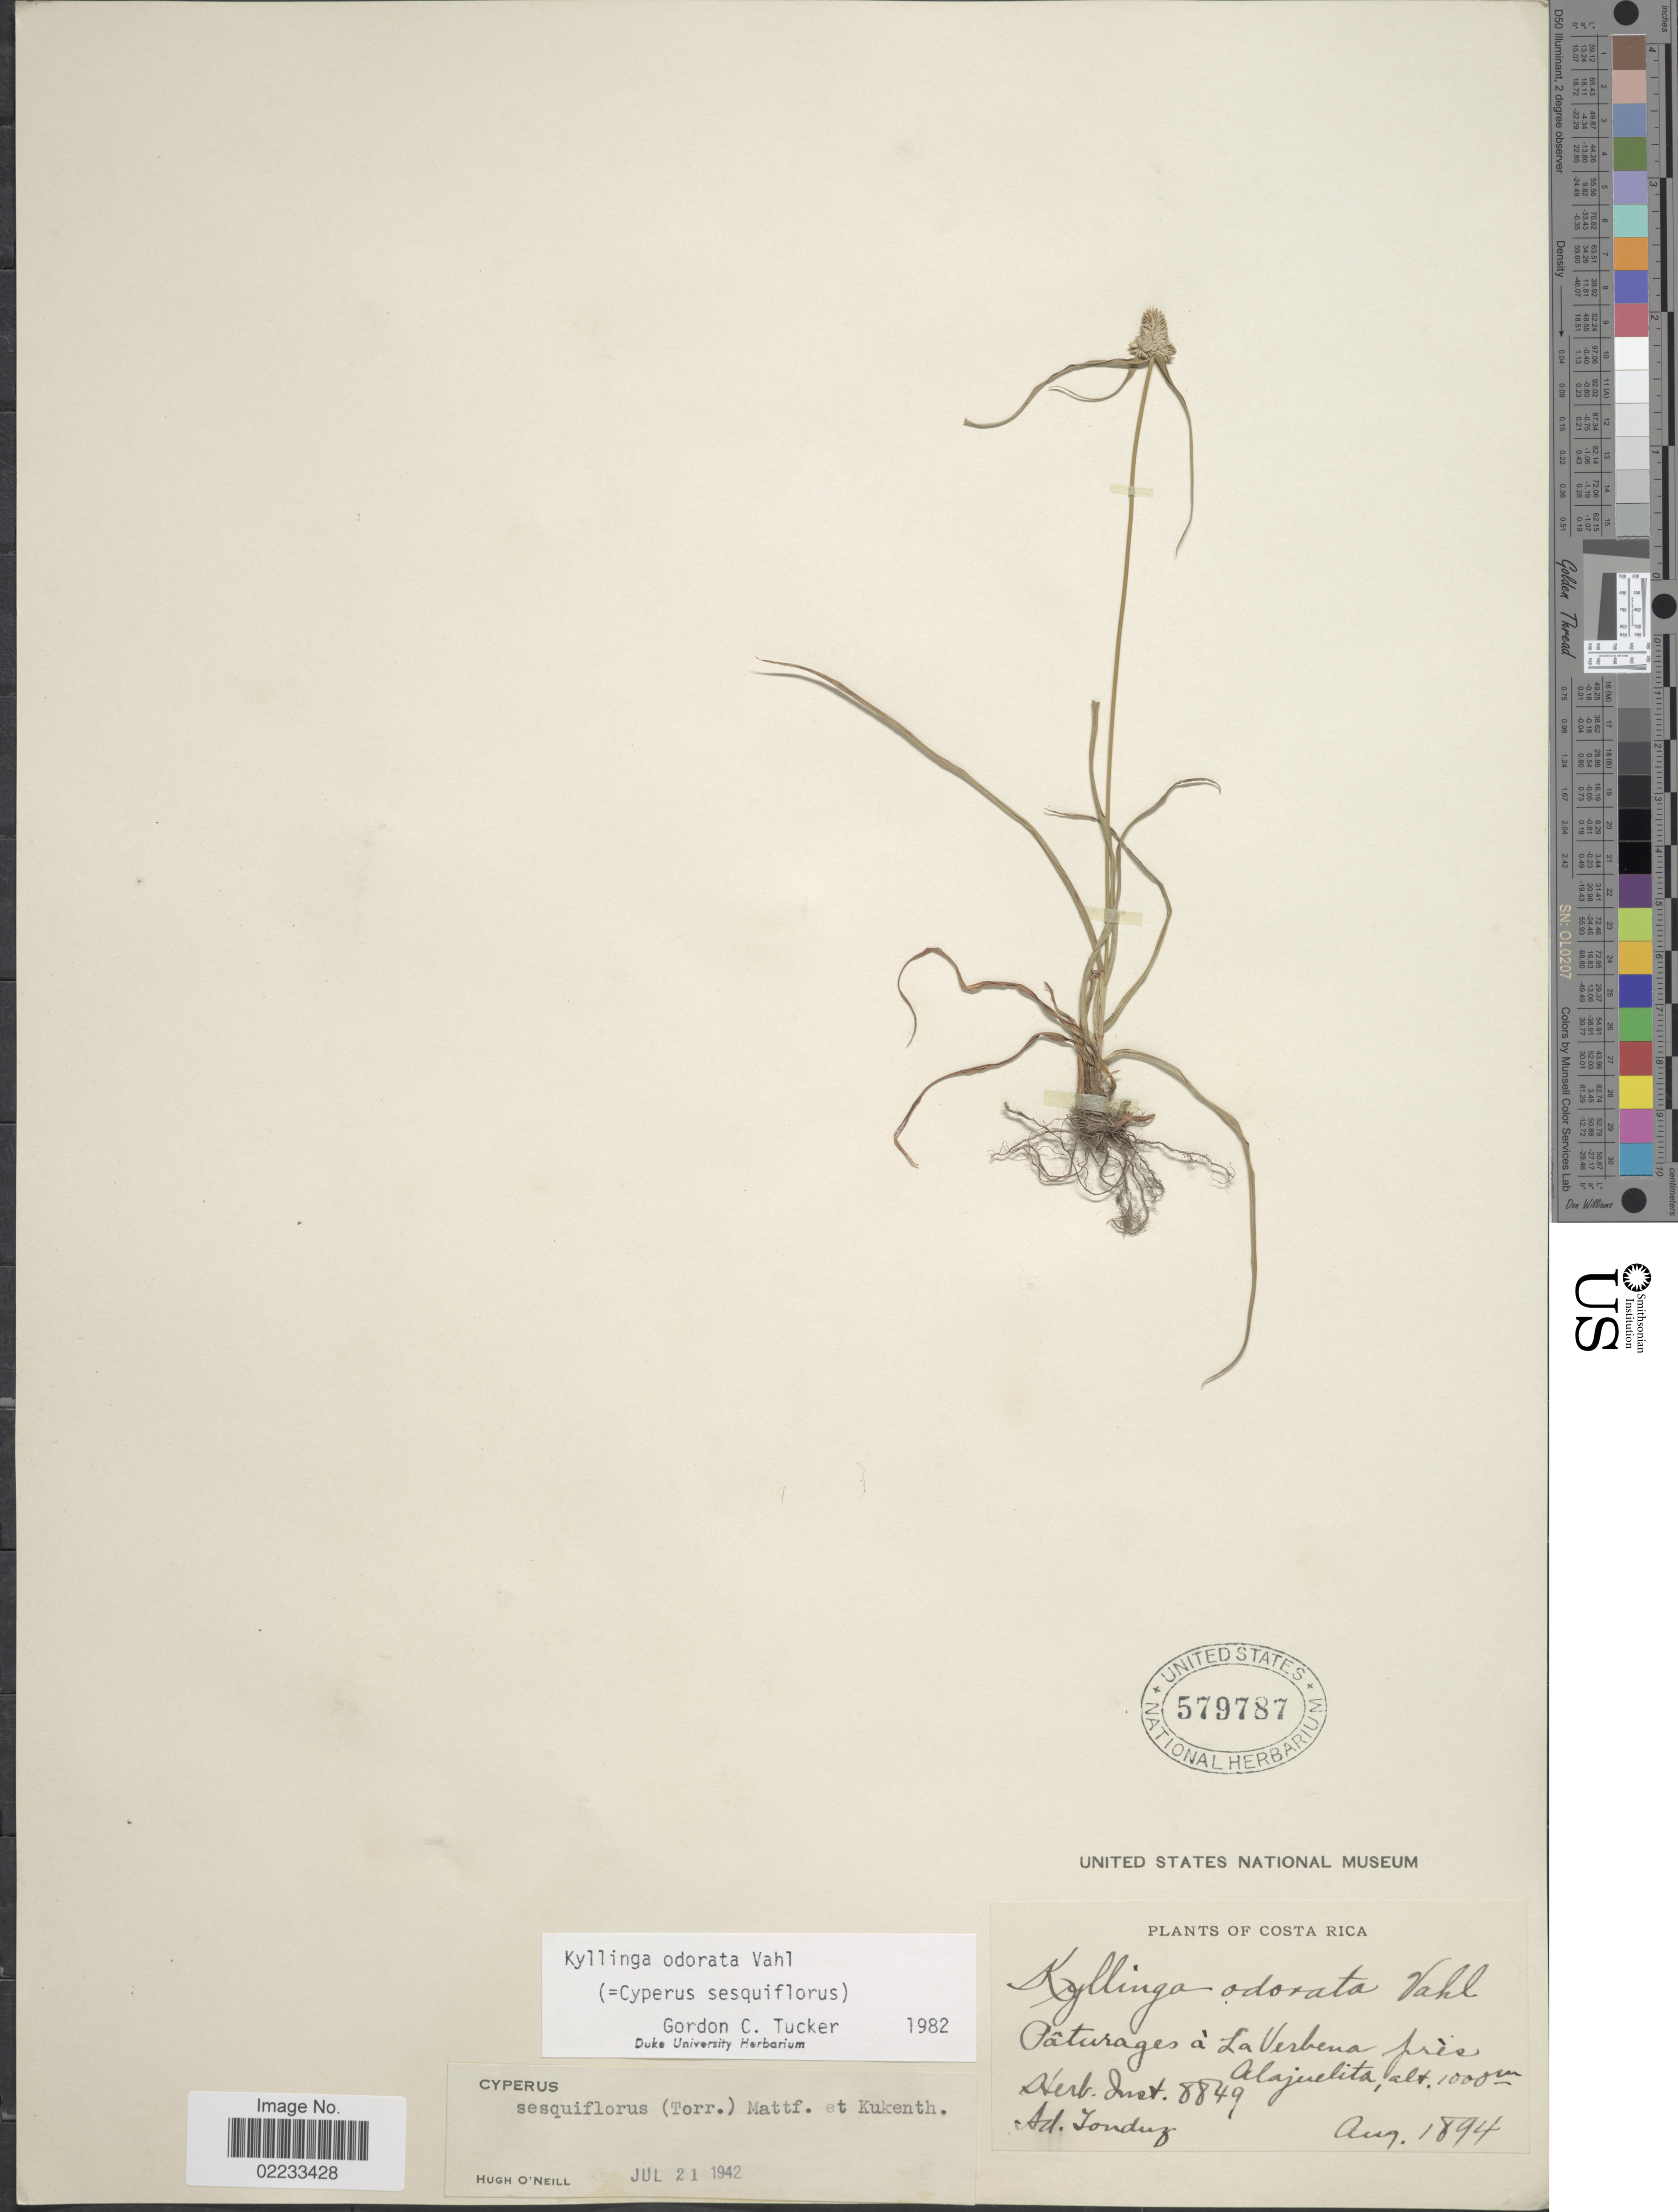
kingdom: Plantae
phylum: Tracheophyta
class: Liliopsida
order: Poales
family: Cyperaceae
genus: Cyperus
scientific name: Cyperus sesquiflorus subsp. sesquiflorus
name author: (Torr.) Mattf. & Kük.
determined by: Strong, M. T., (US), Smithsonian Institution - National Museum of Natural History (UNITED STATES)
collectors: A. Tonduz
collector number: Herb. Inst. 8849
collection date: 1894-08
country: Costa Rica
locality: Paturages a La Verbena pres Alajuelita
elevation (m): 1000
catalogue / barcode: US 579787